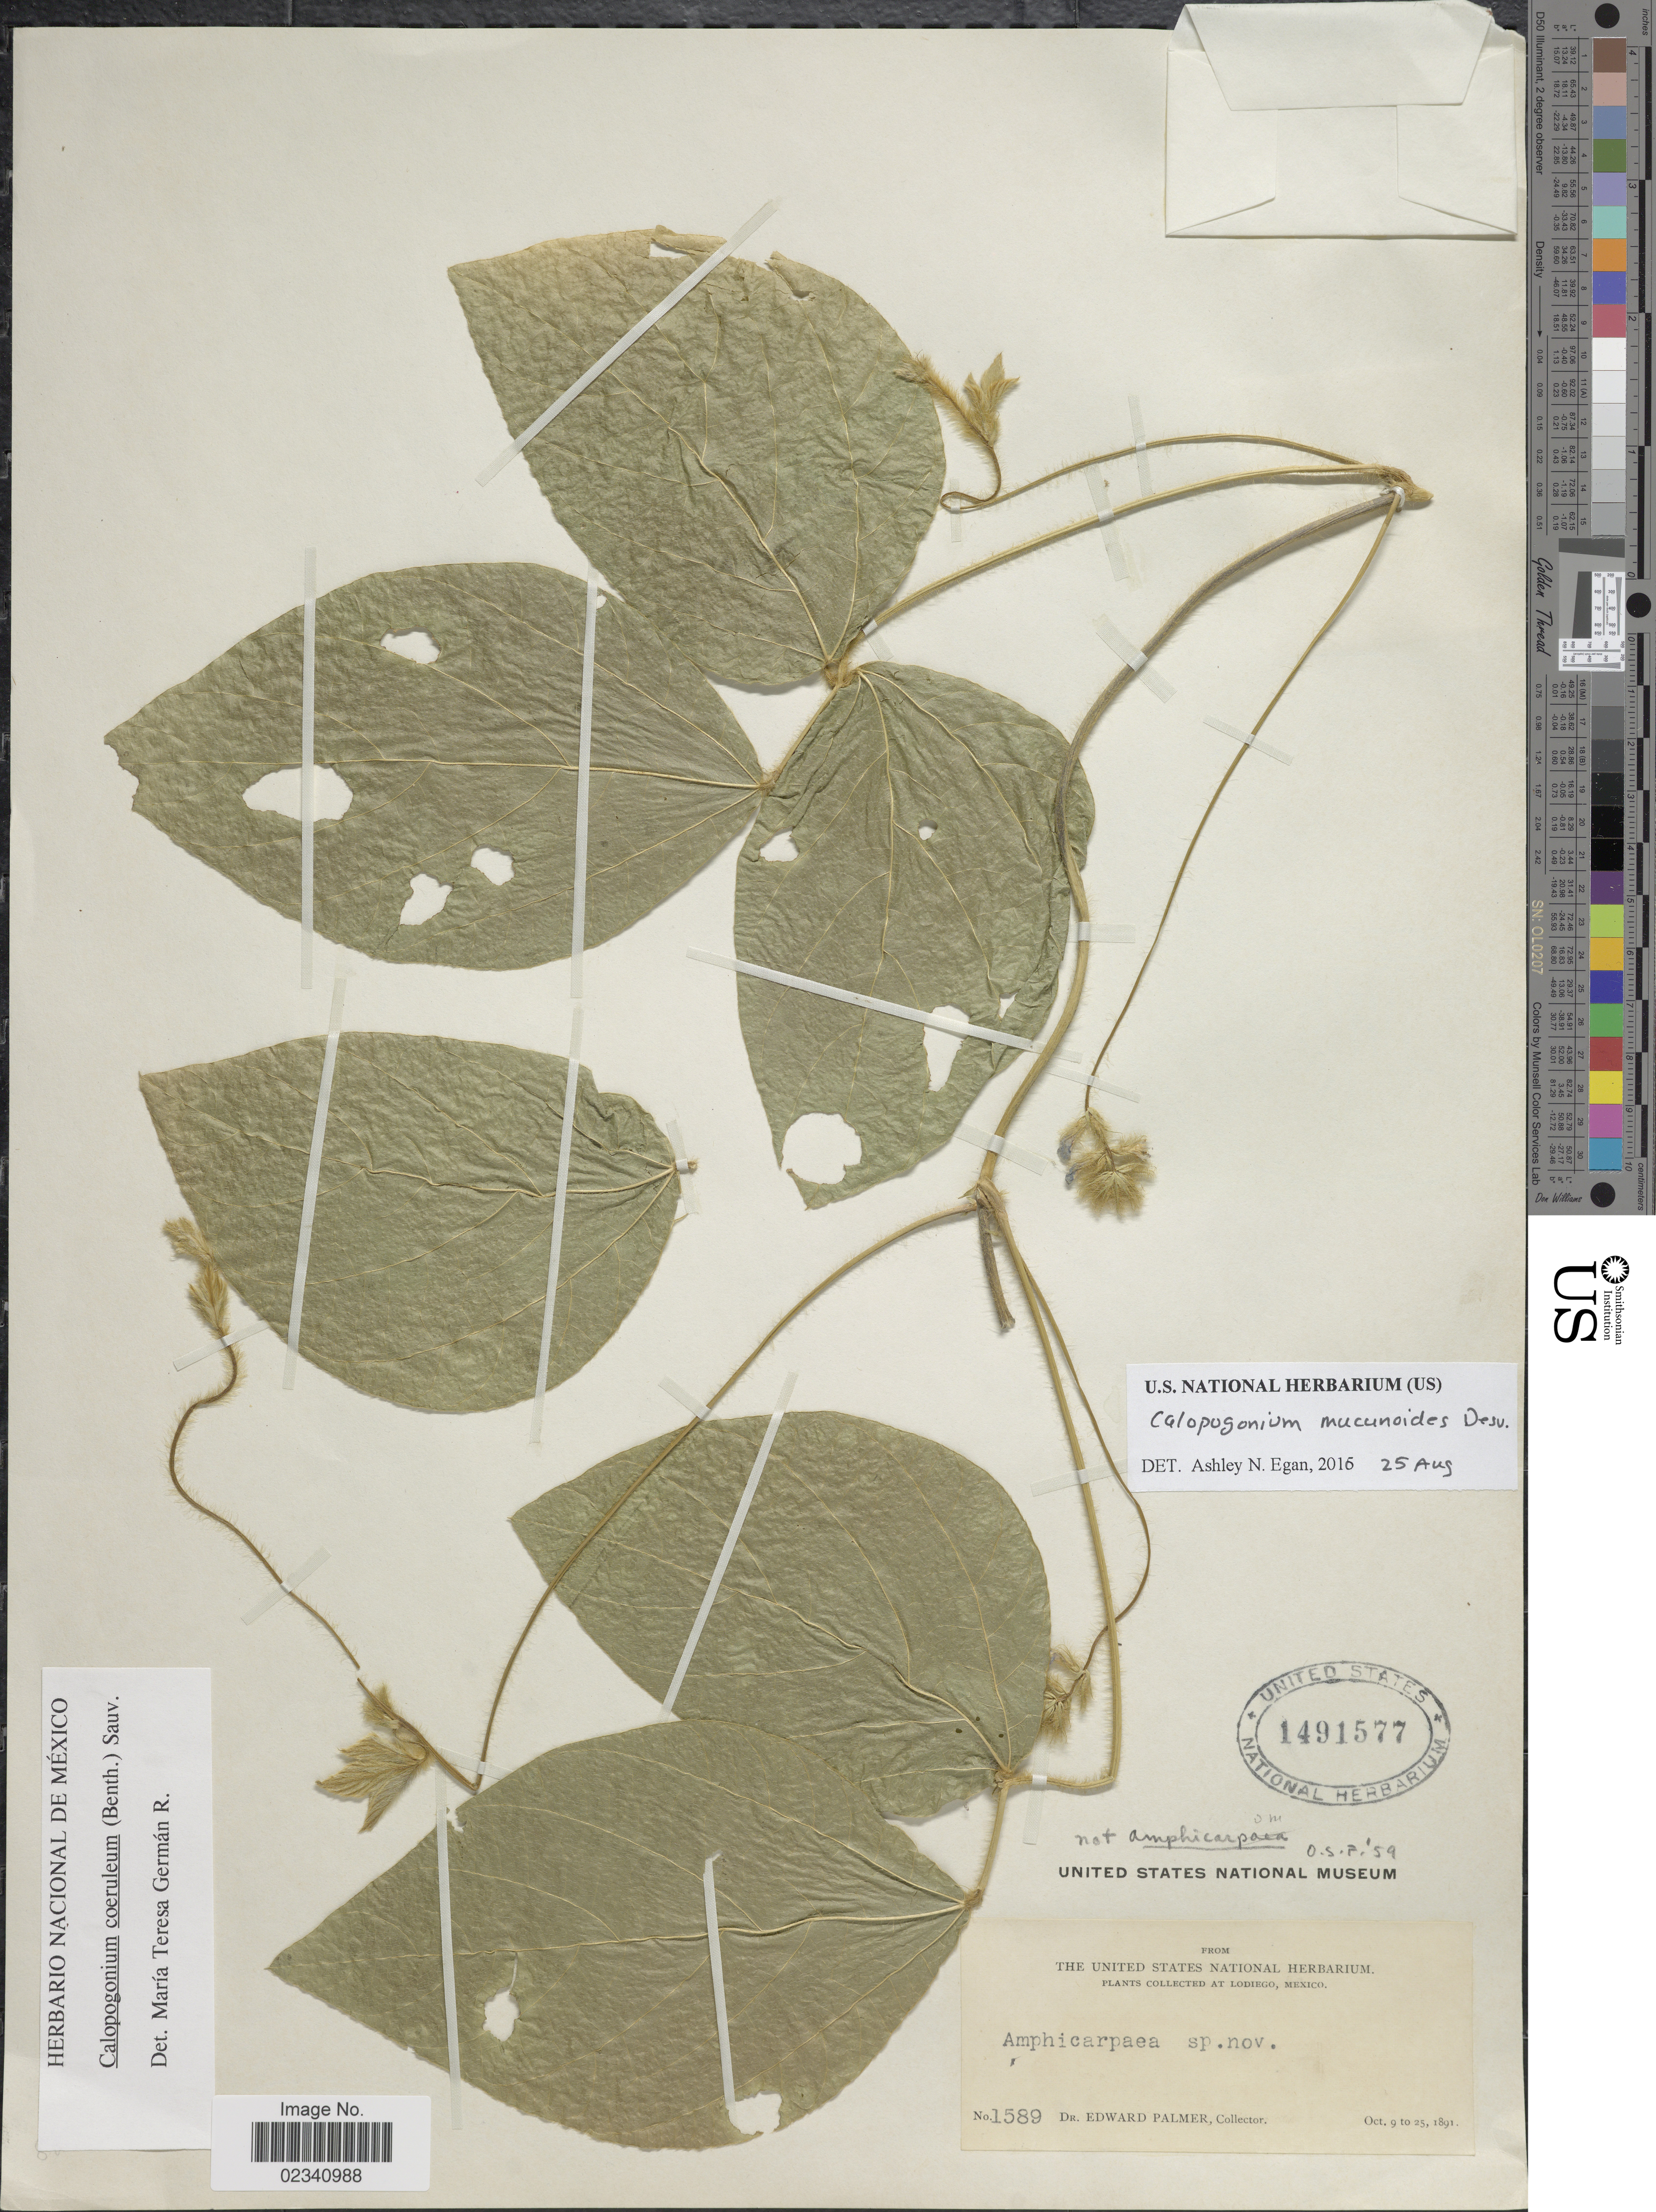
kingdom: Plantae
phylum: Tracheophyta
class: Magnoliopsida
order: Fabales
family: Fabaceae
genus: Calopogonium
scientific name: Calopogonium mucunoides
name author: Desv.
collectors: E. Palmer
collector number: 1589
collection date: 1891-10-09/1891-10-25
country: Mexico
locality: Lodiego, Mexico.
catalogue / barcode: US 1491577